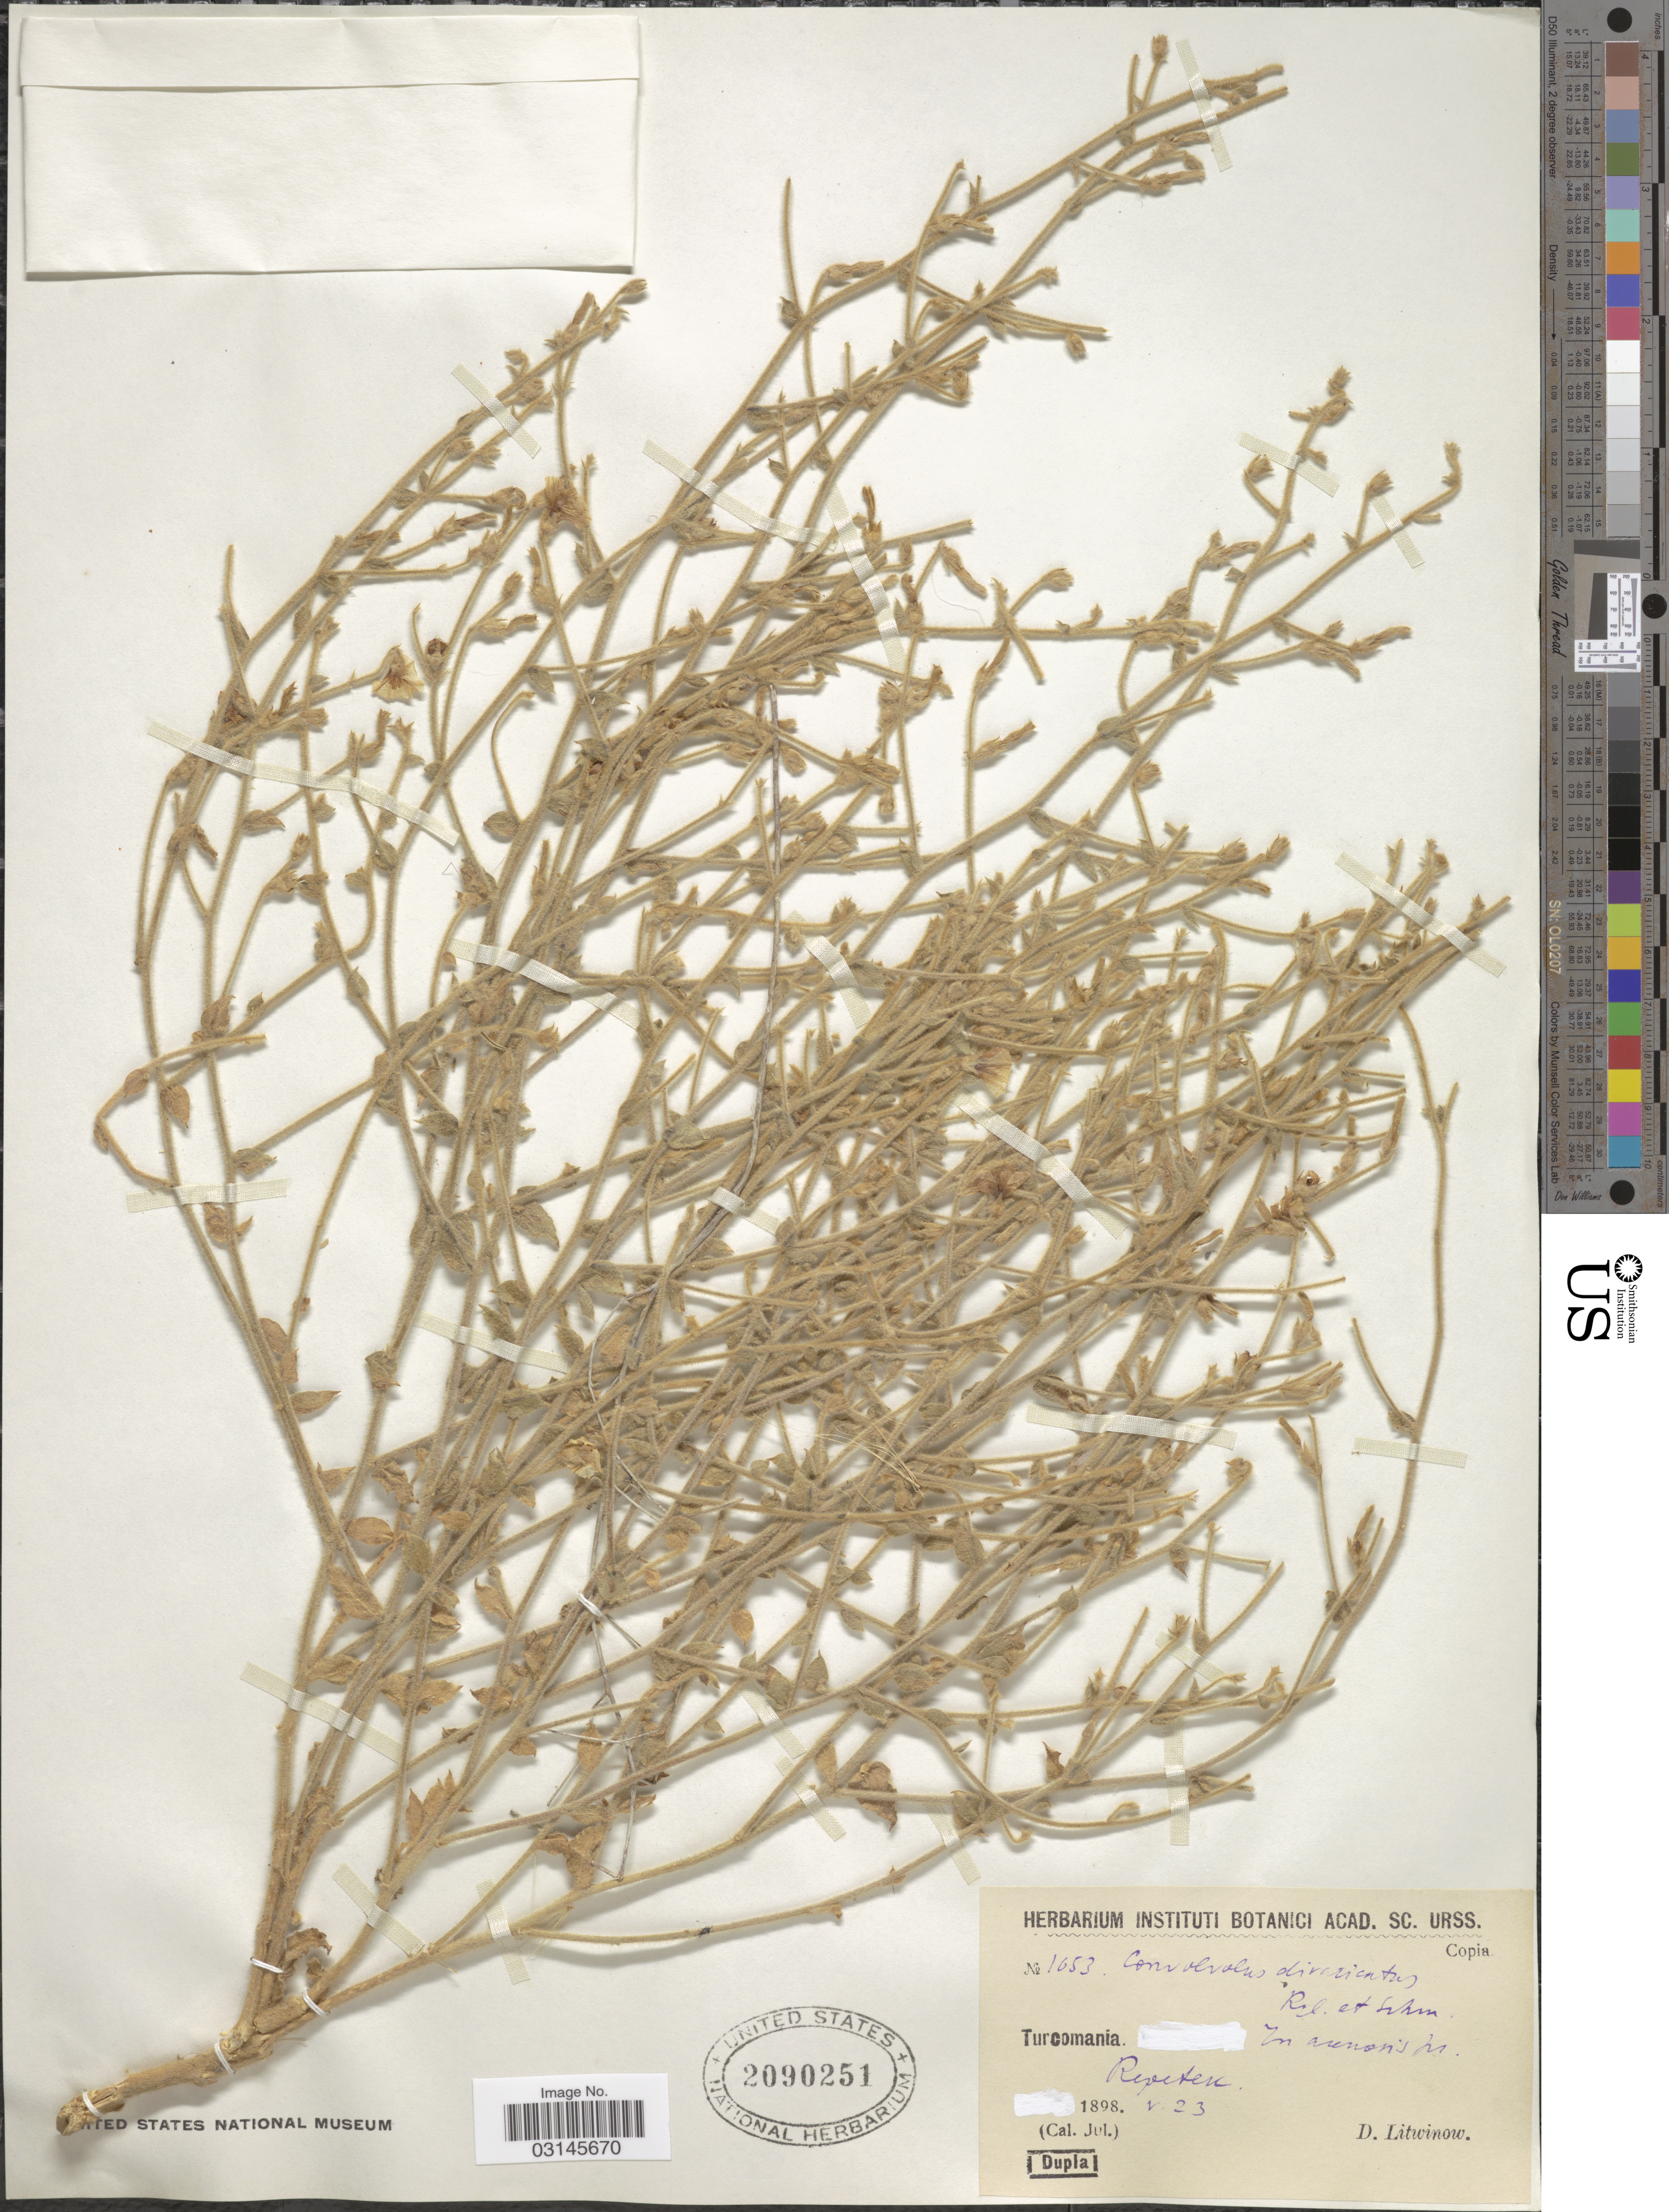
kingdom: Plantae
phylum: Tracheophyta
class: Magnoliopsida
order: Solanales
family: Convolvulaceae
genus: Convolvulus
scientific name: Convolvulus divaricatus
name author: (Schmalh.) Regel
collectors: D. Litwinow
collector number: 1653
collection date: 1898-05-23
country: Turkmenistan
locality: Turcomania. In arenosis pr. Repetek.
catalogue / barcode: US 2090251